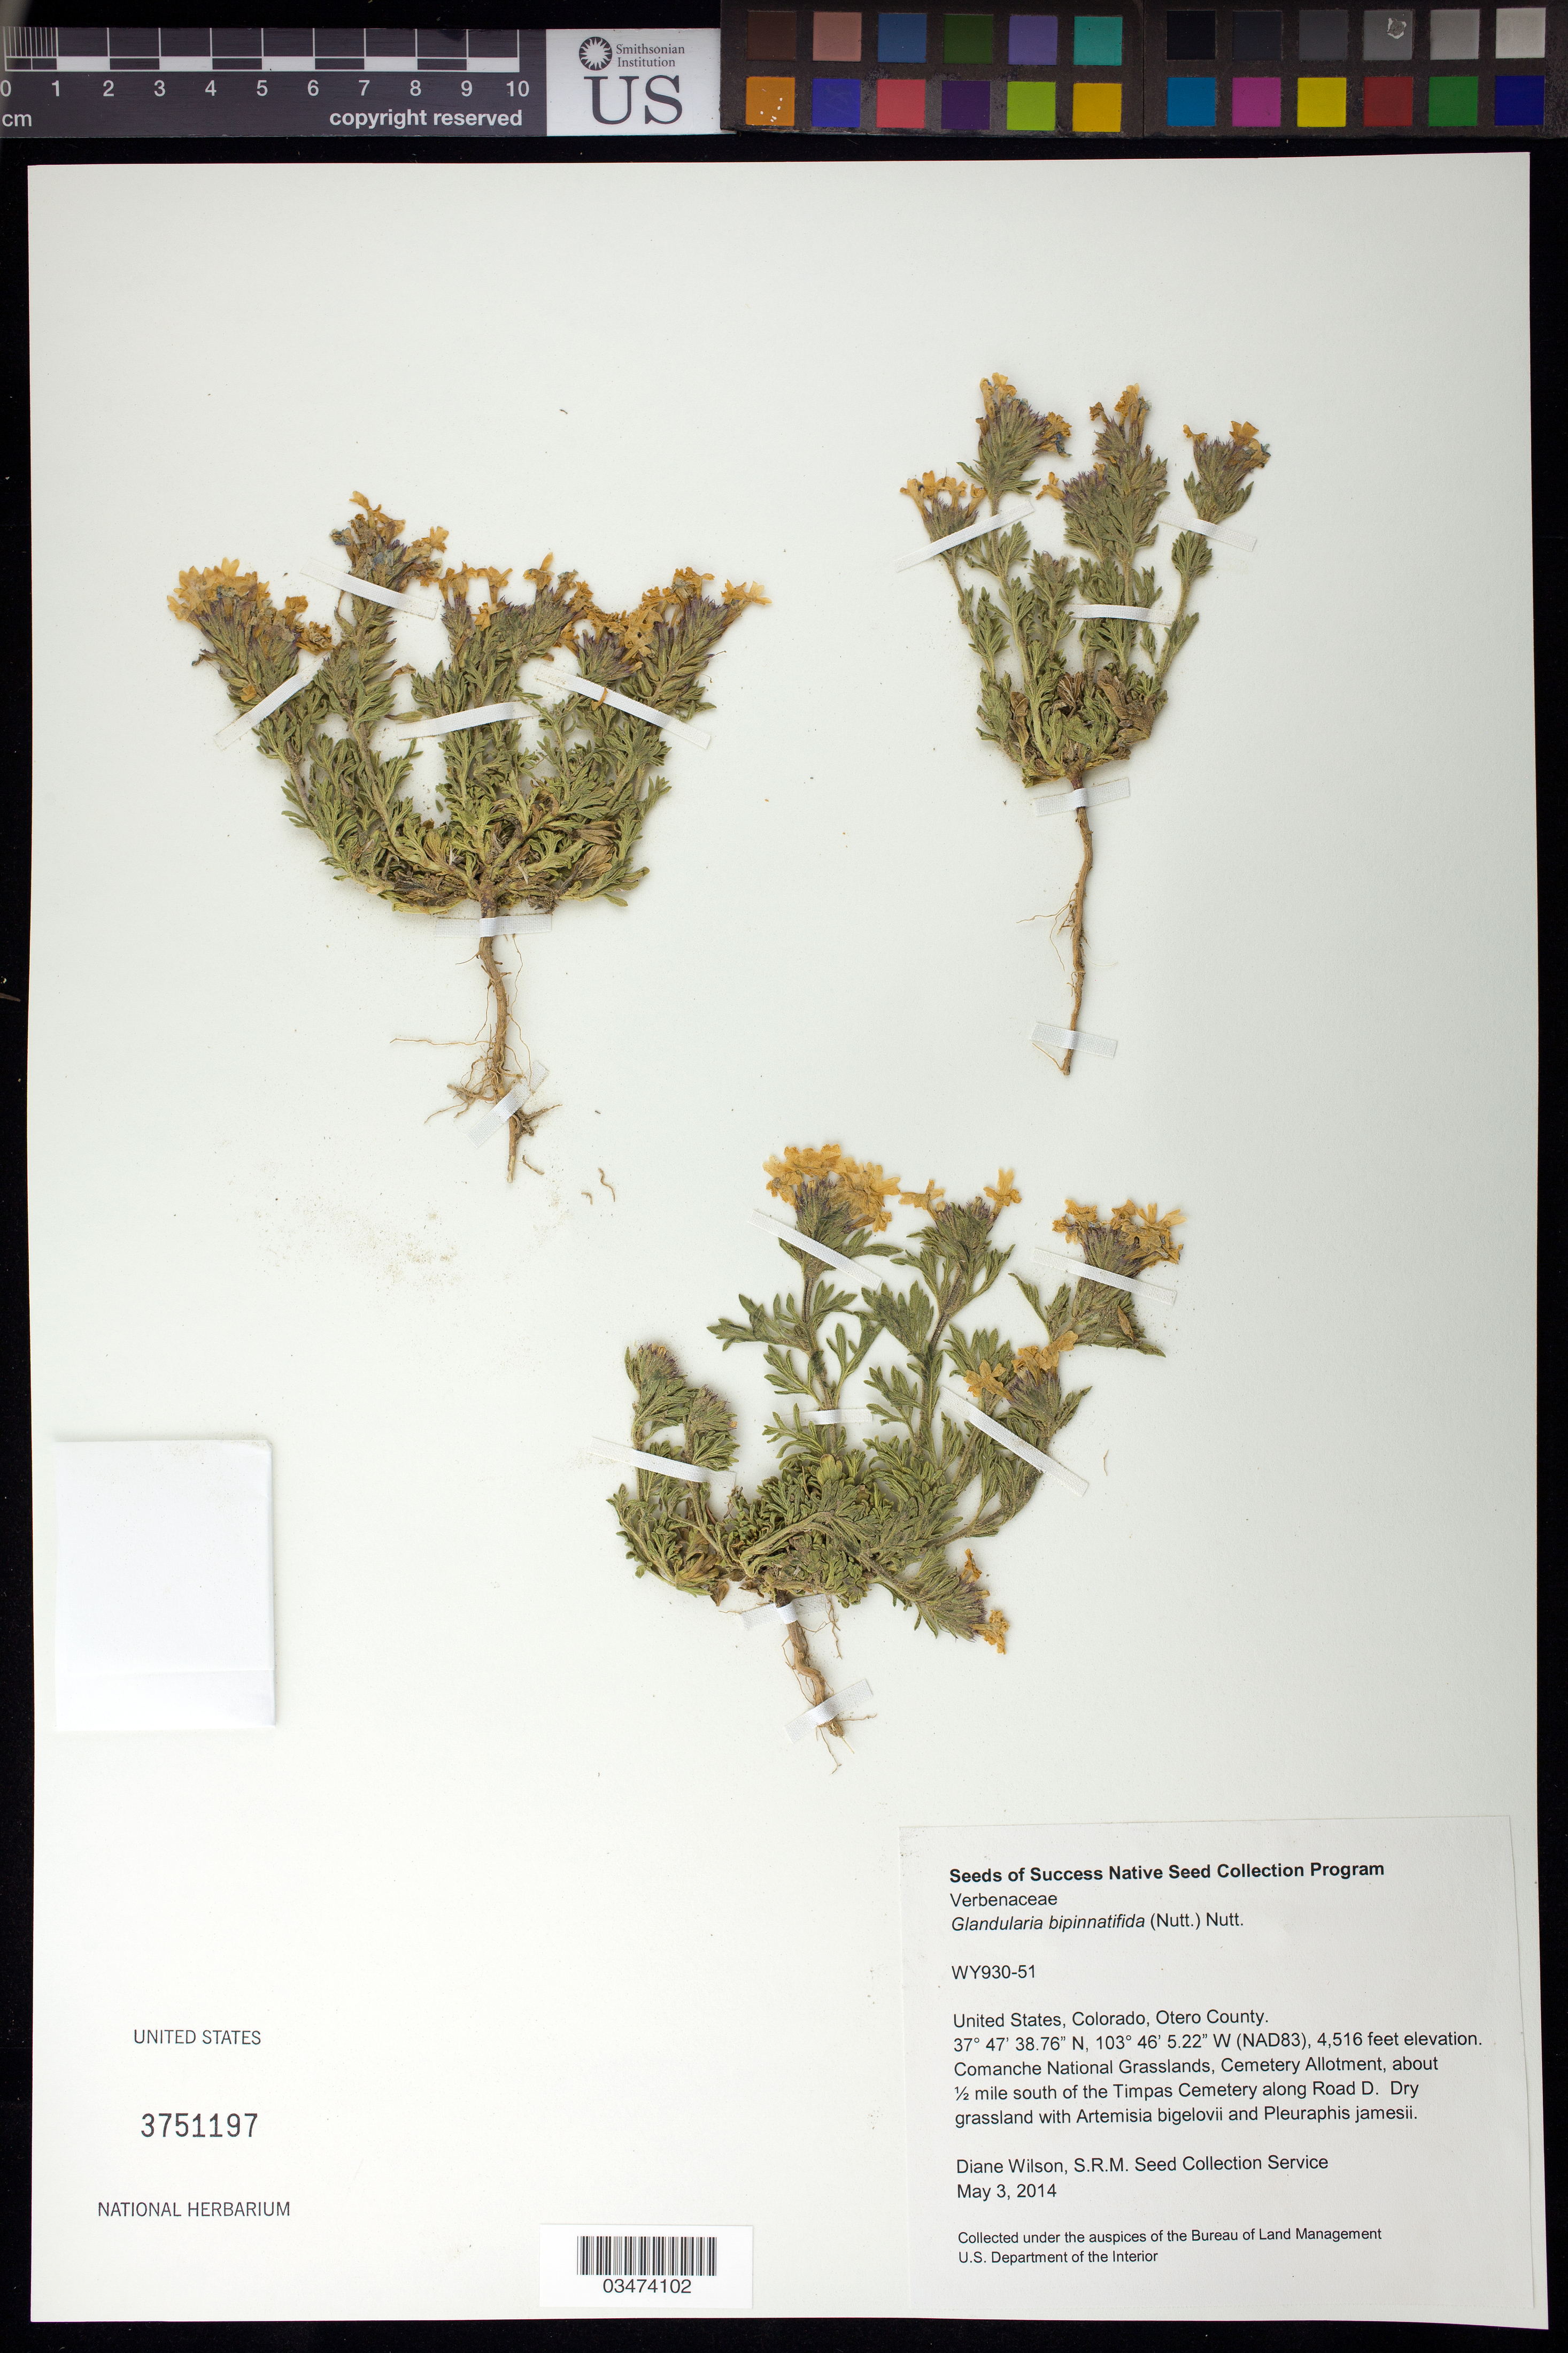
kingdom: Plantae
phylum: Tracheophyta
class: Magnoliopsida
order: Lamiales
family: Verbenaceae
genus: Glandularia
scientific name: Glandularia bipinnatifida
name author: Nutt.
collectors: D. Wilson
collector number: WY930-51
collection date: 2014-05-03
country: United States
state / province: Colorado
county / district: Otero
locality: Comanche National Grasslands. Cemetery Allotment, about 0.5 mile S of theTimpas Cemetery along County Rd. D,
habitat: Dry grassland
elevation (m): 1376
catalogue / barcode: US 3751197